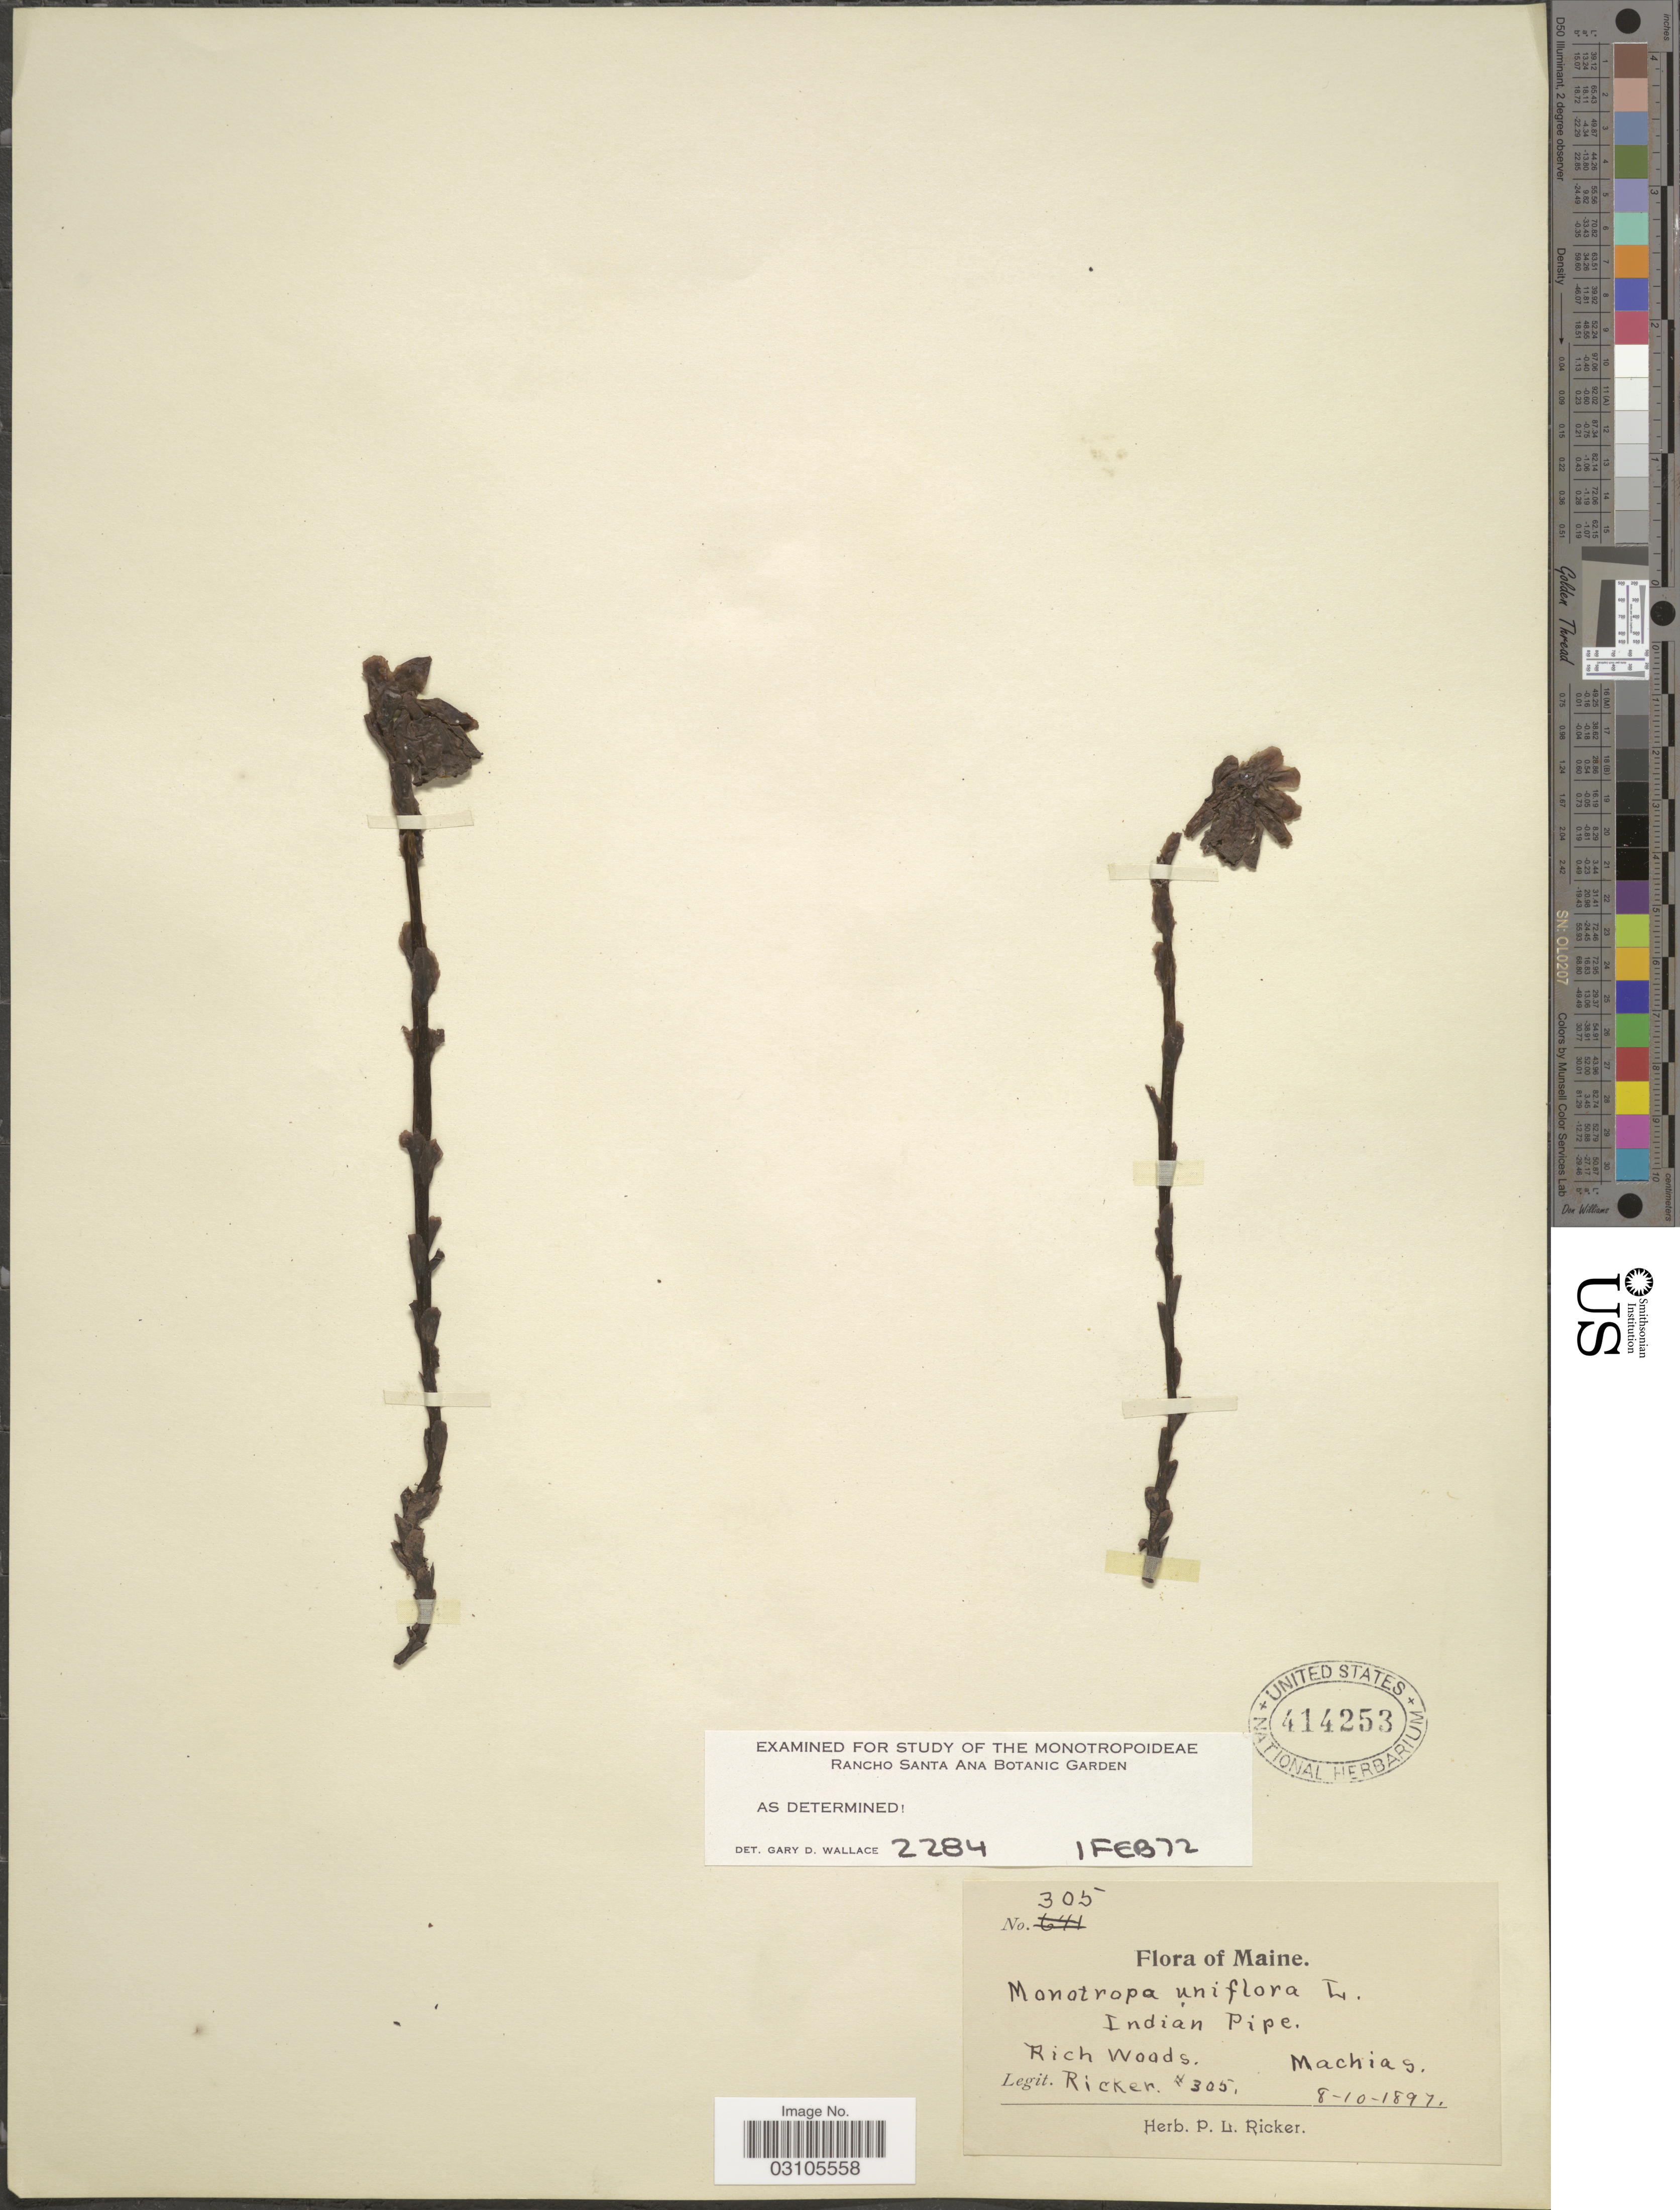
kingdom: Plantae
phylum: Tracheophyta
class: Magnoliopsida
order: Ericales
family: Ericaceae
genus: Monotropa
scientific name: Monotropa uniflora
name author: L.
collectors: P. Ricker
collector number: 305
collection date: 1897-08-10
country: United States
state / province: Maine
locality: Indian Pipe. Rich woods. Machias.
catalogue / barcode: US 414253